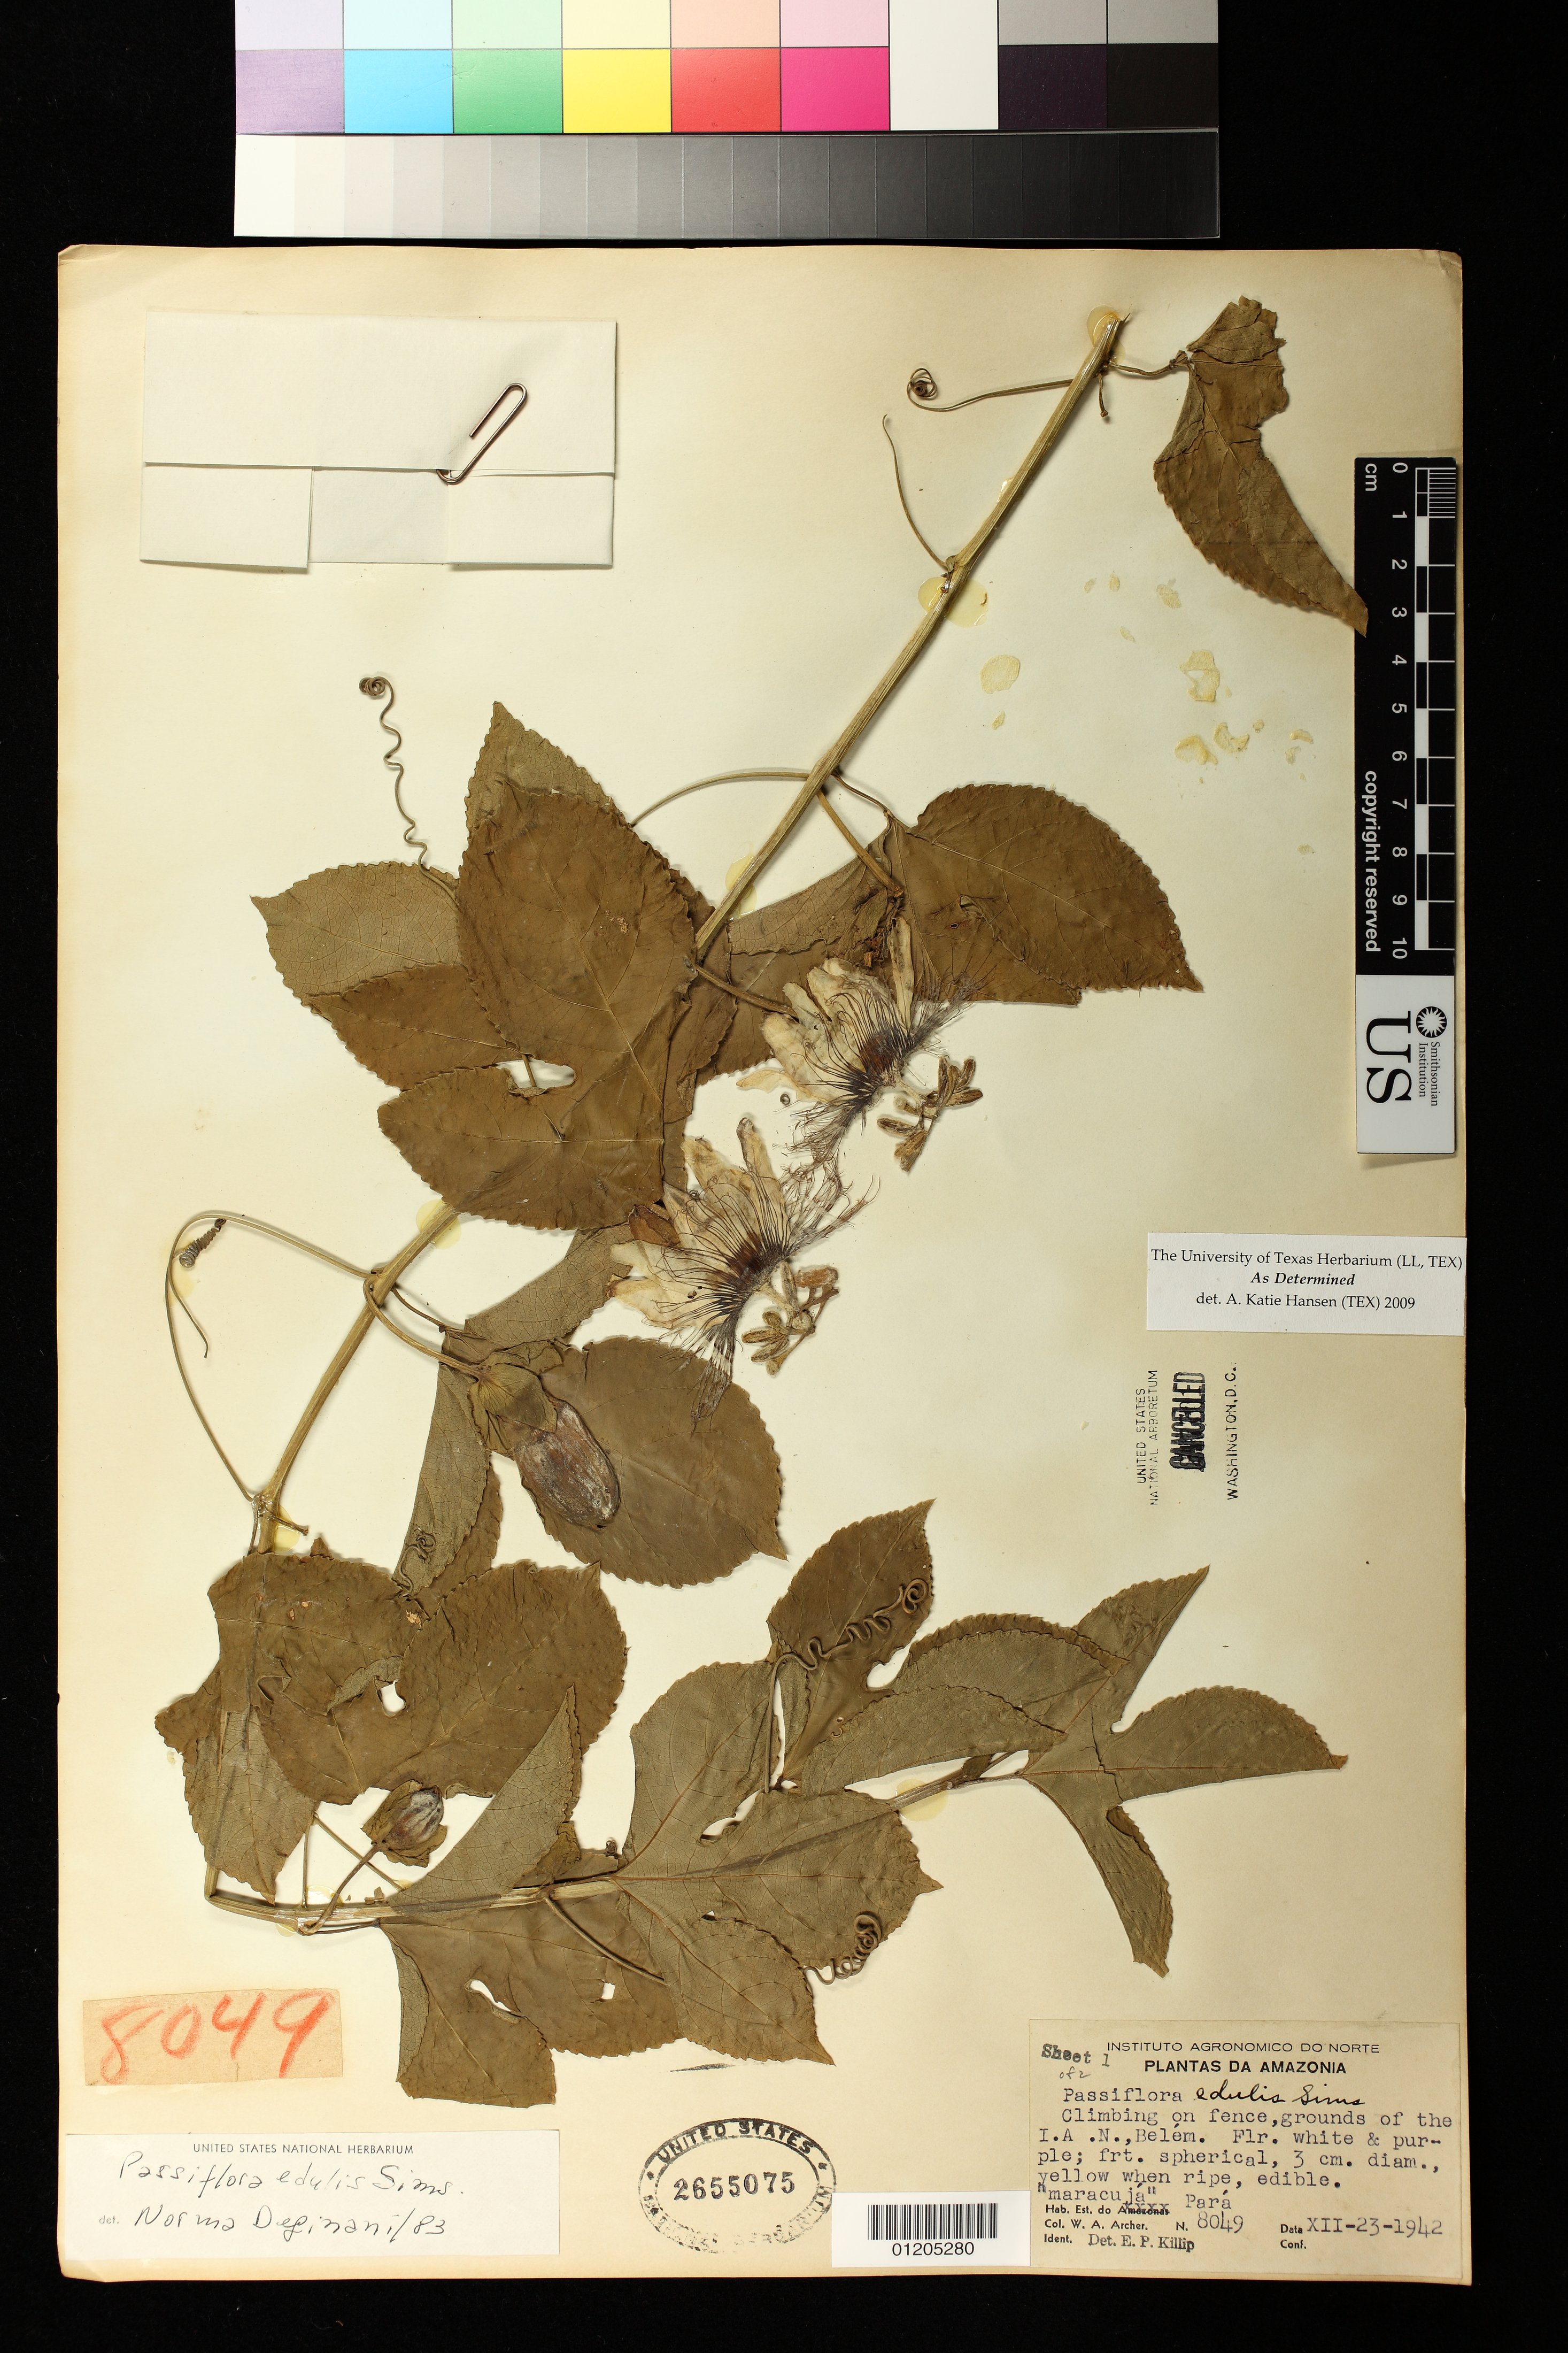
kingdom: Plantae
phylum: Tracheophyta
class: Magnoliopsida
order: Malpighiales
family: Passifloraceae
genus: Passiflora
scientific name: Passiflora edulis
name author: Sims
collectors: A. W. Archer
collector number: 8049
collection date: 1942-12-23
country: Brazil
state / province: Para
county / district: Belem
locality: Climbing on fence, grounds of the I.A. N. Belem.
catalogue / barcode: US 2655075